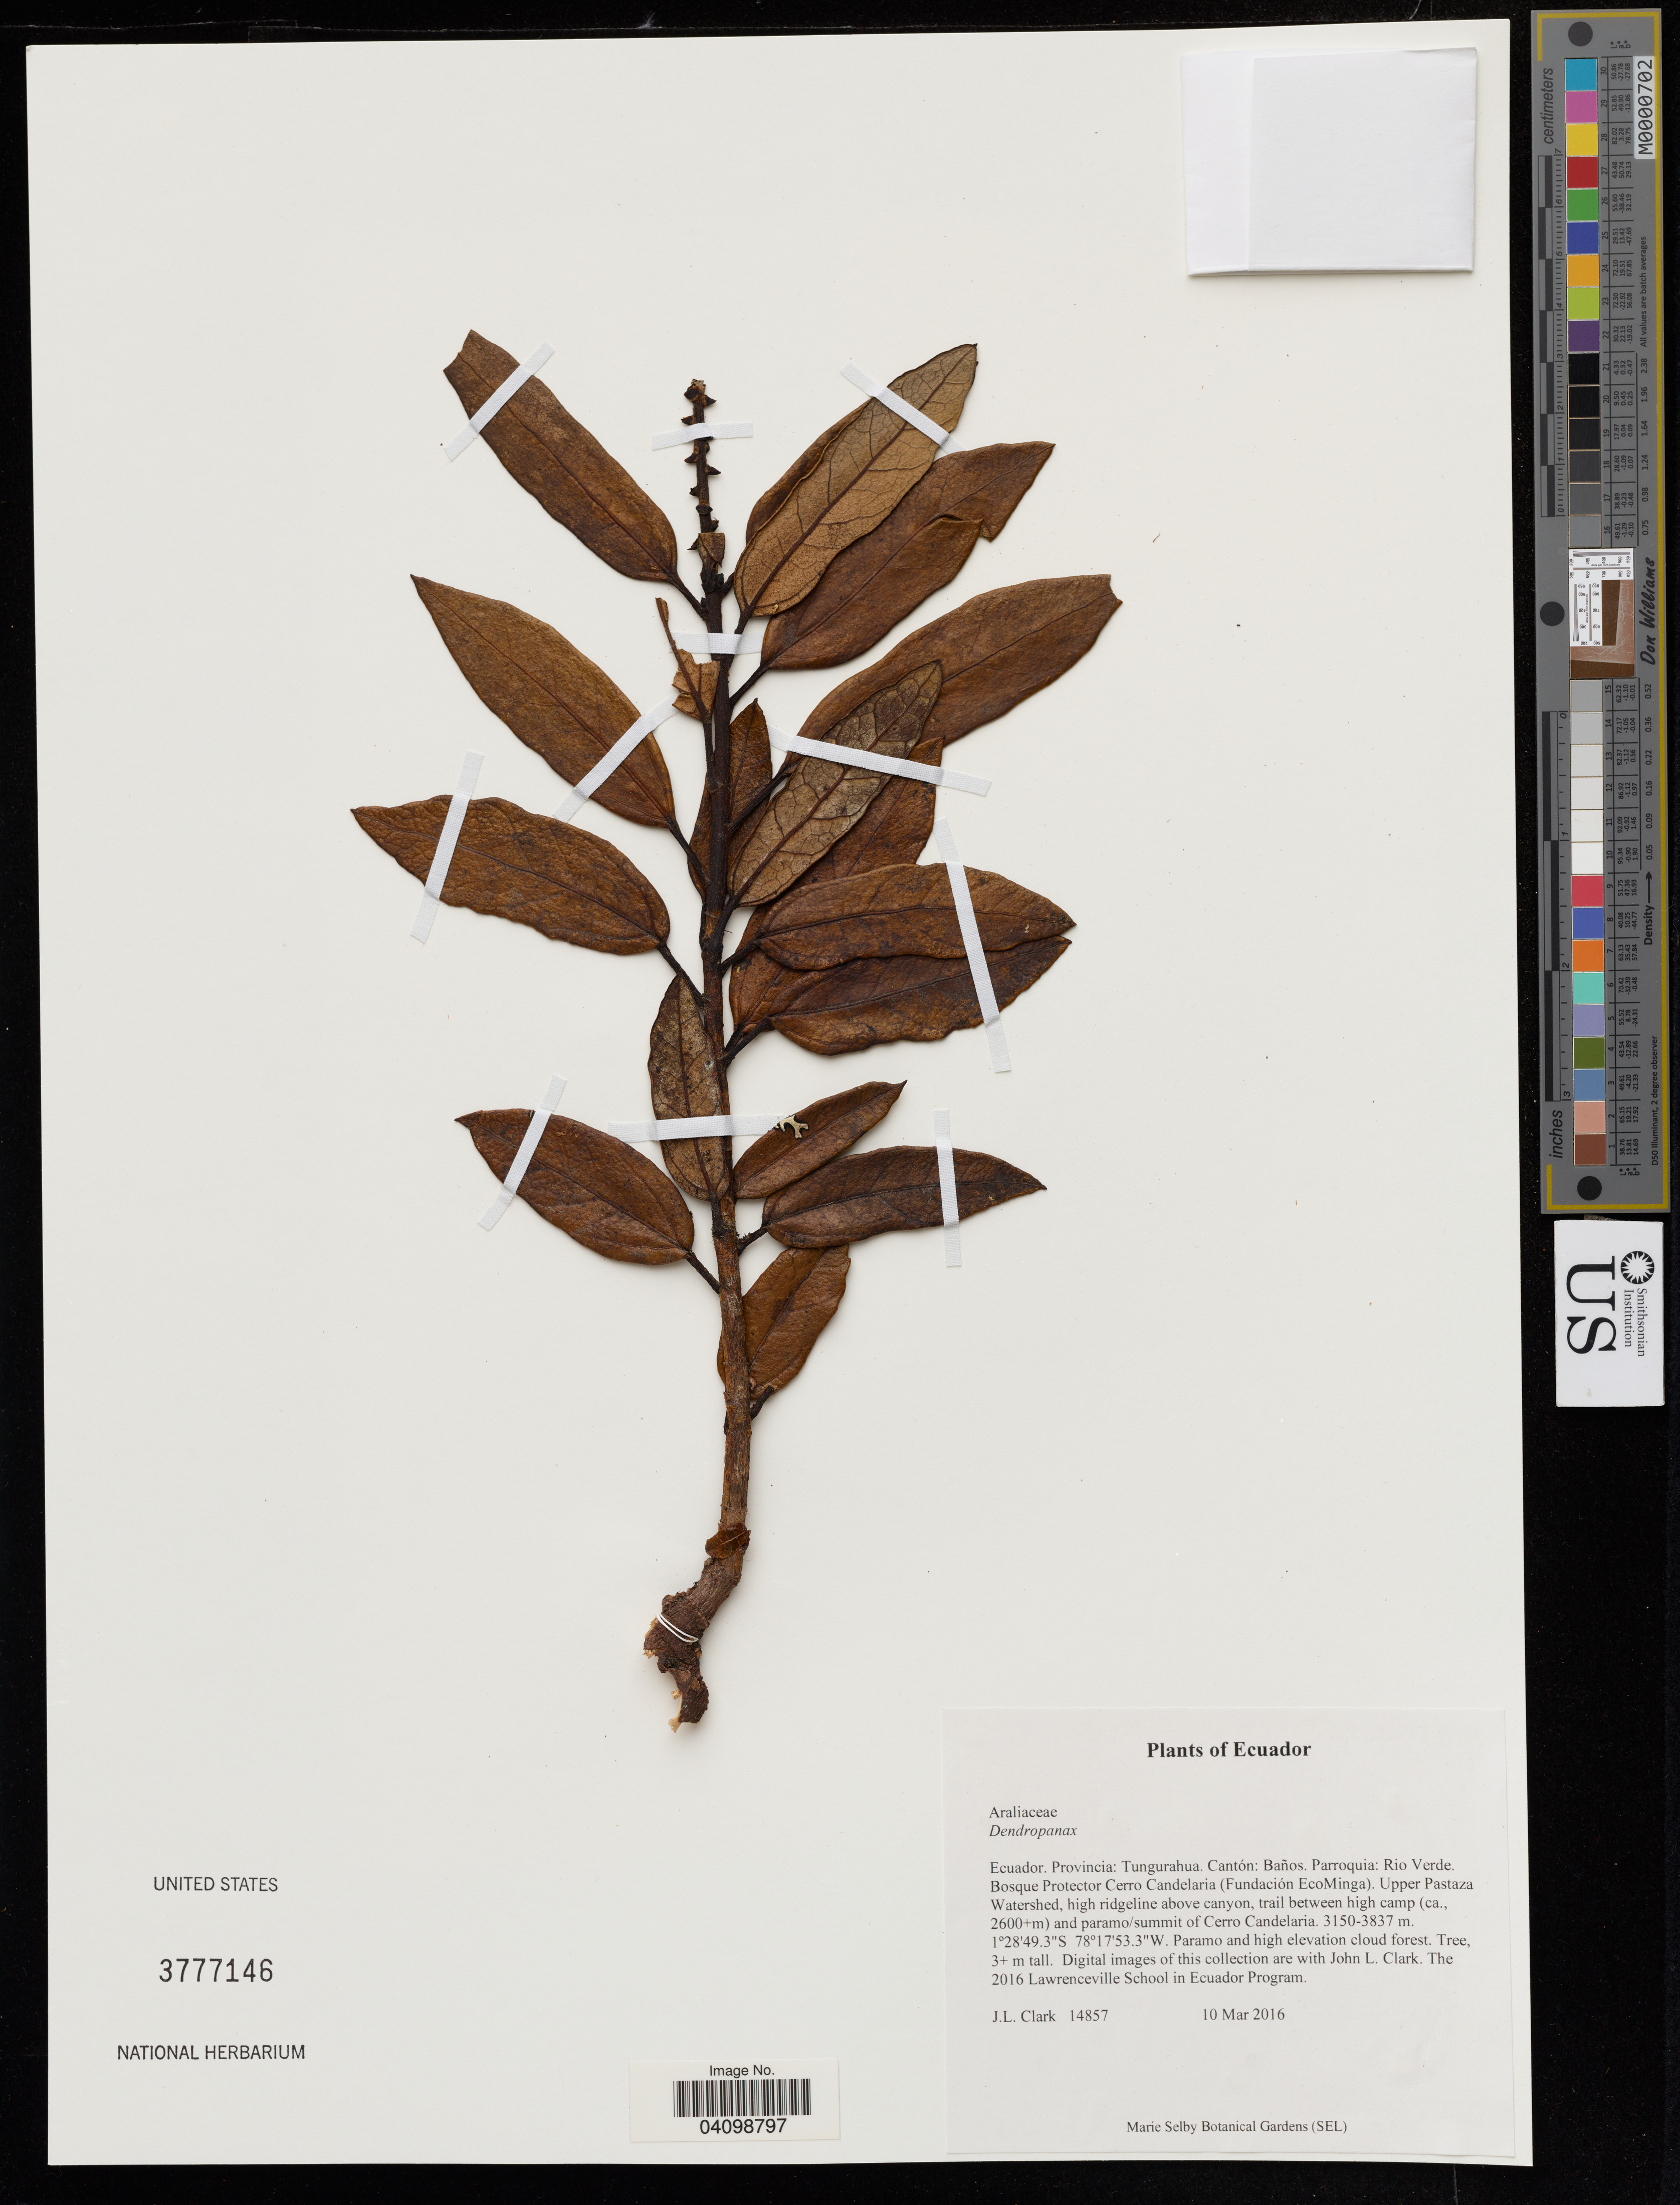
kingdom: Plantae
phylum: Tracheophyta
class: Magnoliopsida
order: Apiales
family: Araliaceae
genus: Dendropanax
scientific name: Dendropanax sp.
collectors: J. Clark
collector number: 14857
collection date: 2016-03-10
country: Ecuador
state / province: Tungurahua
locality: Cantón: Baños. Parroquia: Rio Verde. Bosque Protector Cerro Candelaria (Fundación EcoMinga). Upper Pastaza Watershed, high ridgeline above canyon, trail between high camp (ca., 2600+m) and paramo/summit of Cerro Candelaria.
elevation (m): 3150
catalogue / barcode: US 3777146